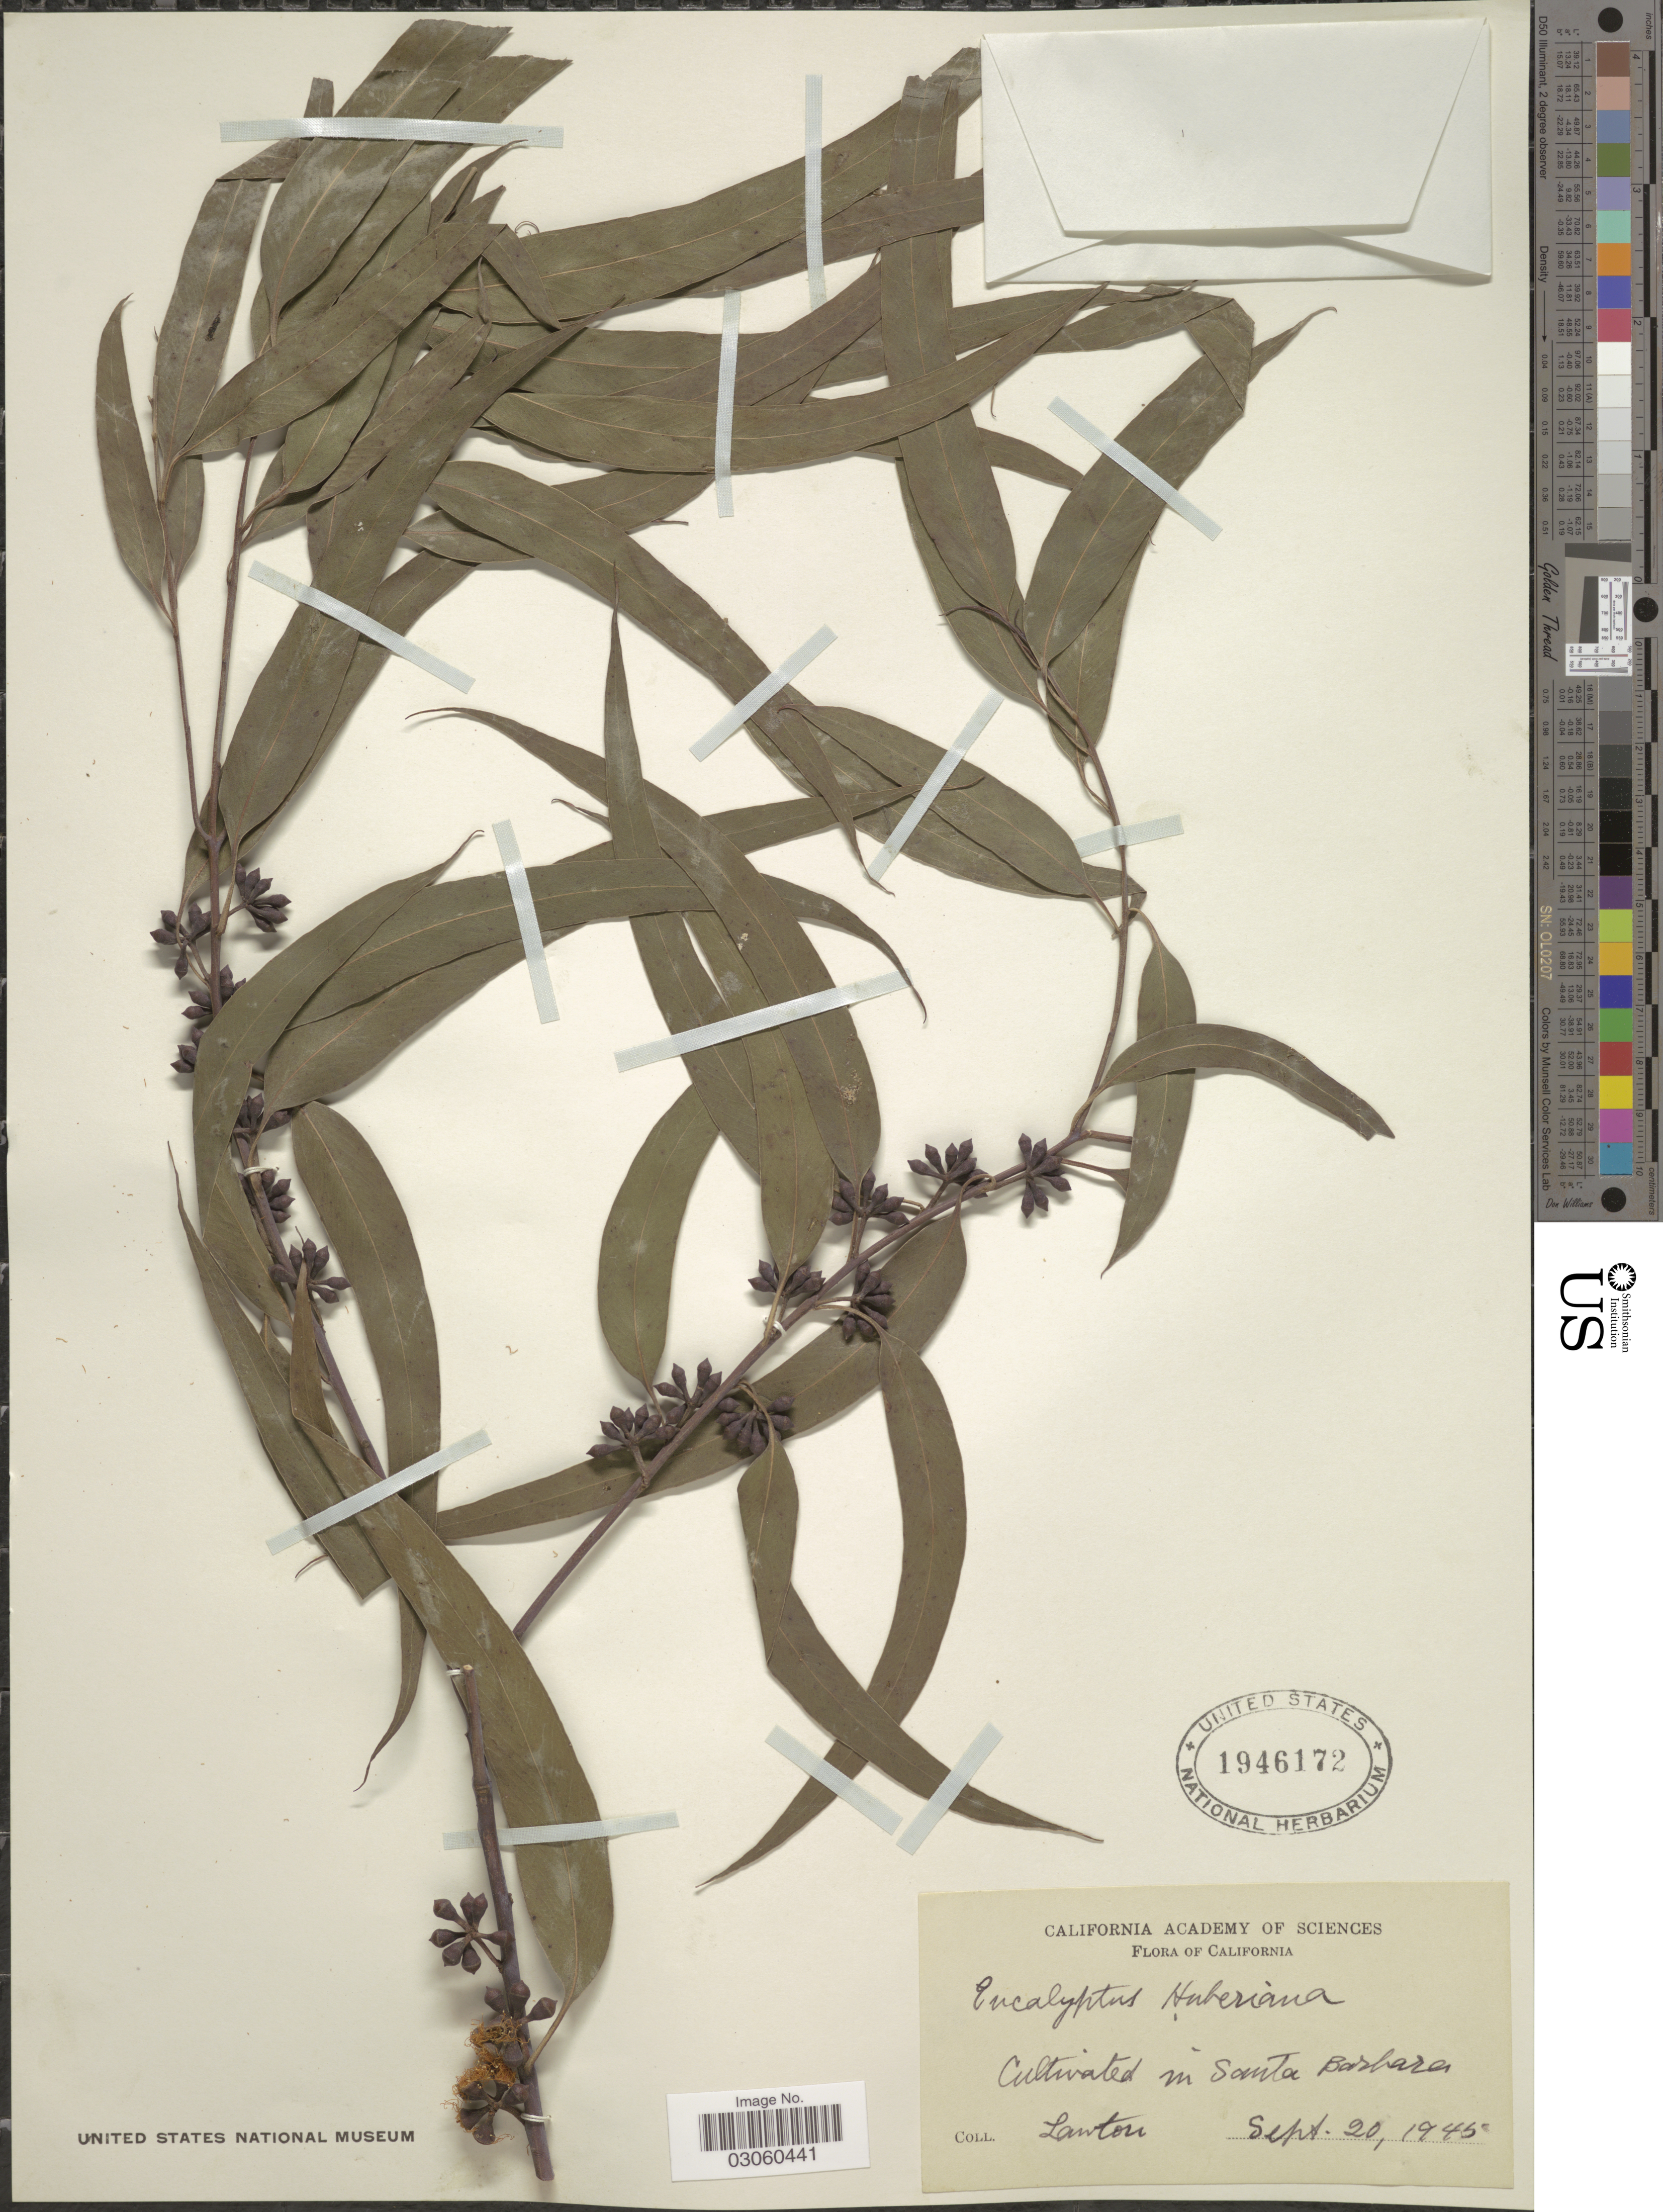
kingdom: Plantae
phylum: Tracheophyta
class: Magnoliopsida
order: Myrtales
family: Myrtaceae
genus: Eucalyptus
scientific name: Eucalyptus huberiana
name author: Naudin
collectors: Lawton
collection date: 1945-09-20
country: United States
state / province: California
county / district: Santa Barbara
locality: Cultivated in Santa Barbara.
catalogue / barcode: US 1946172